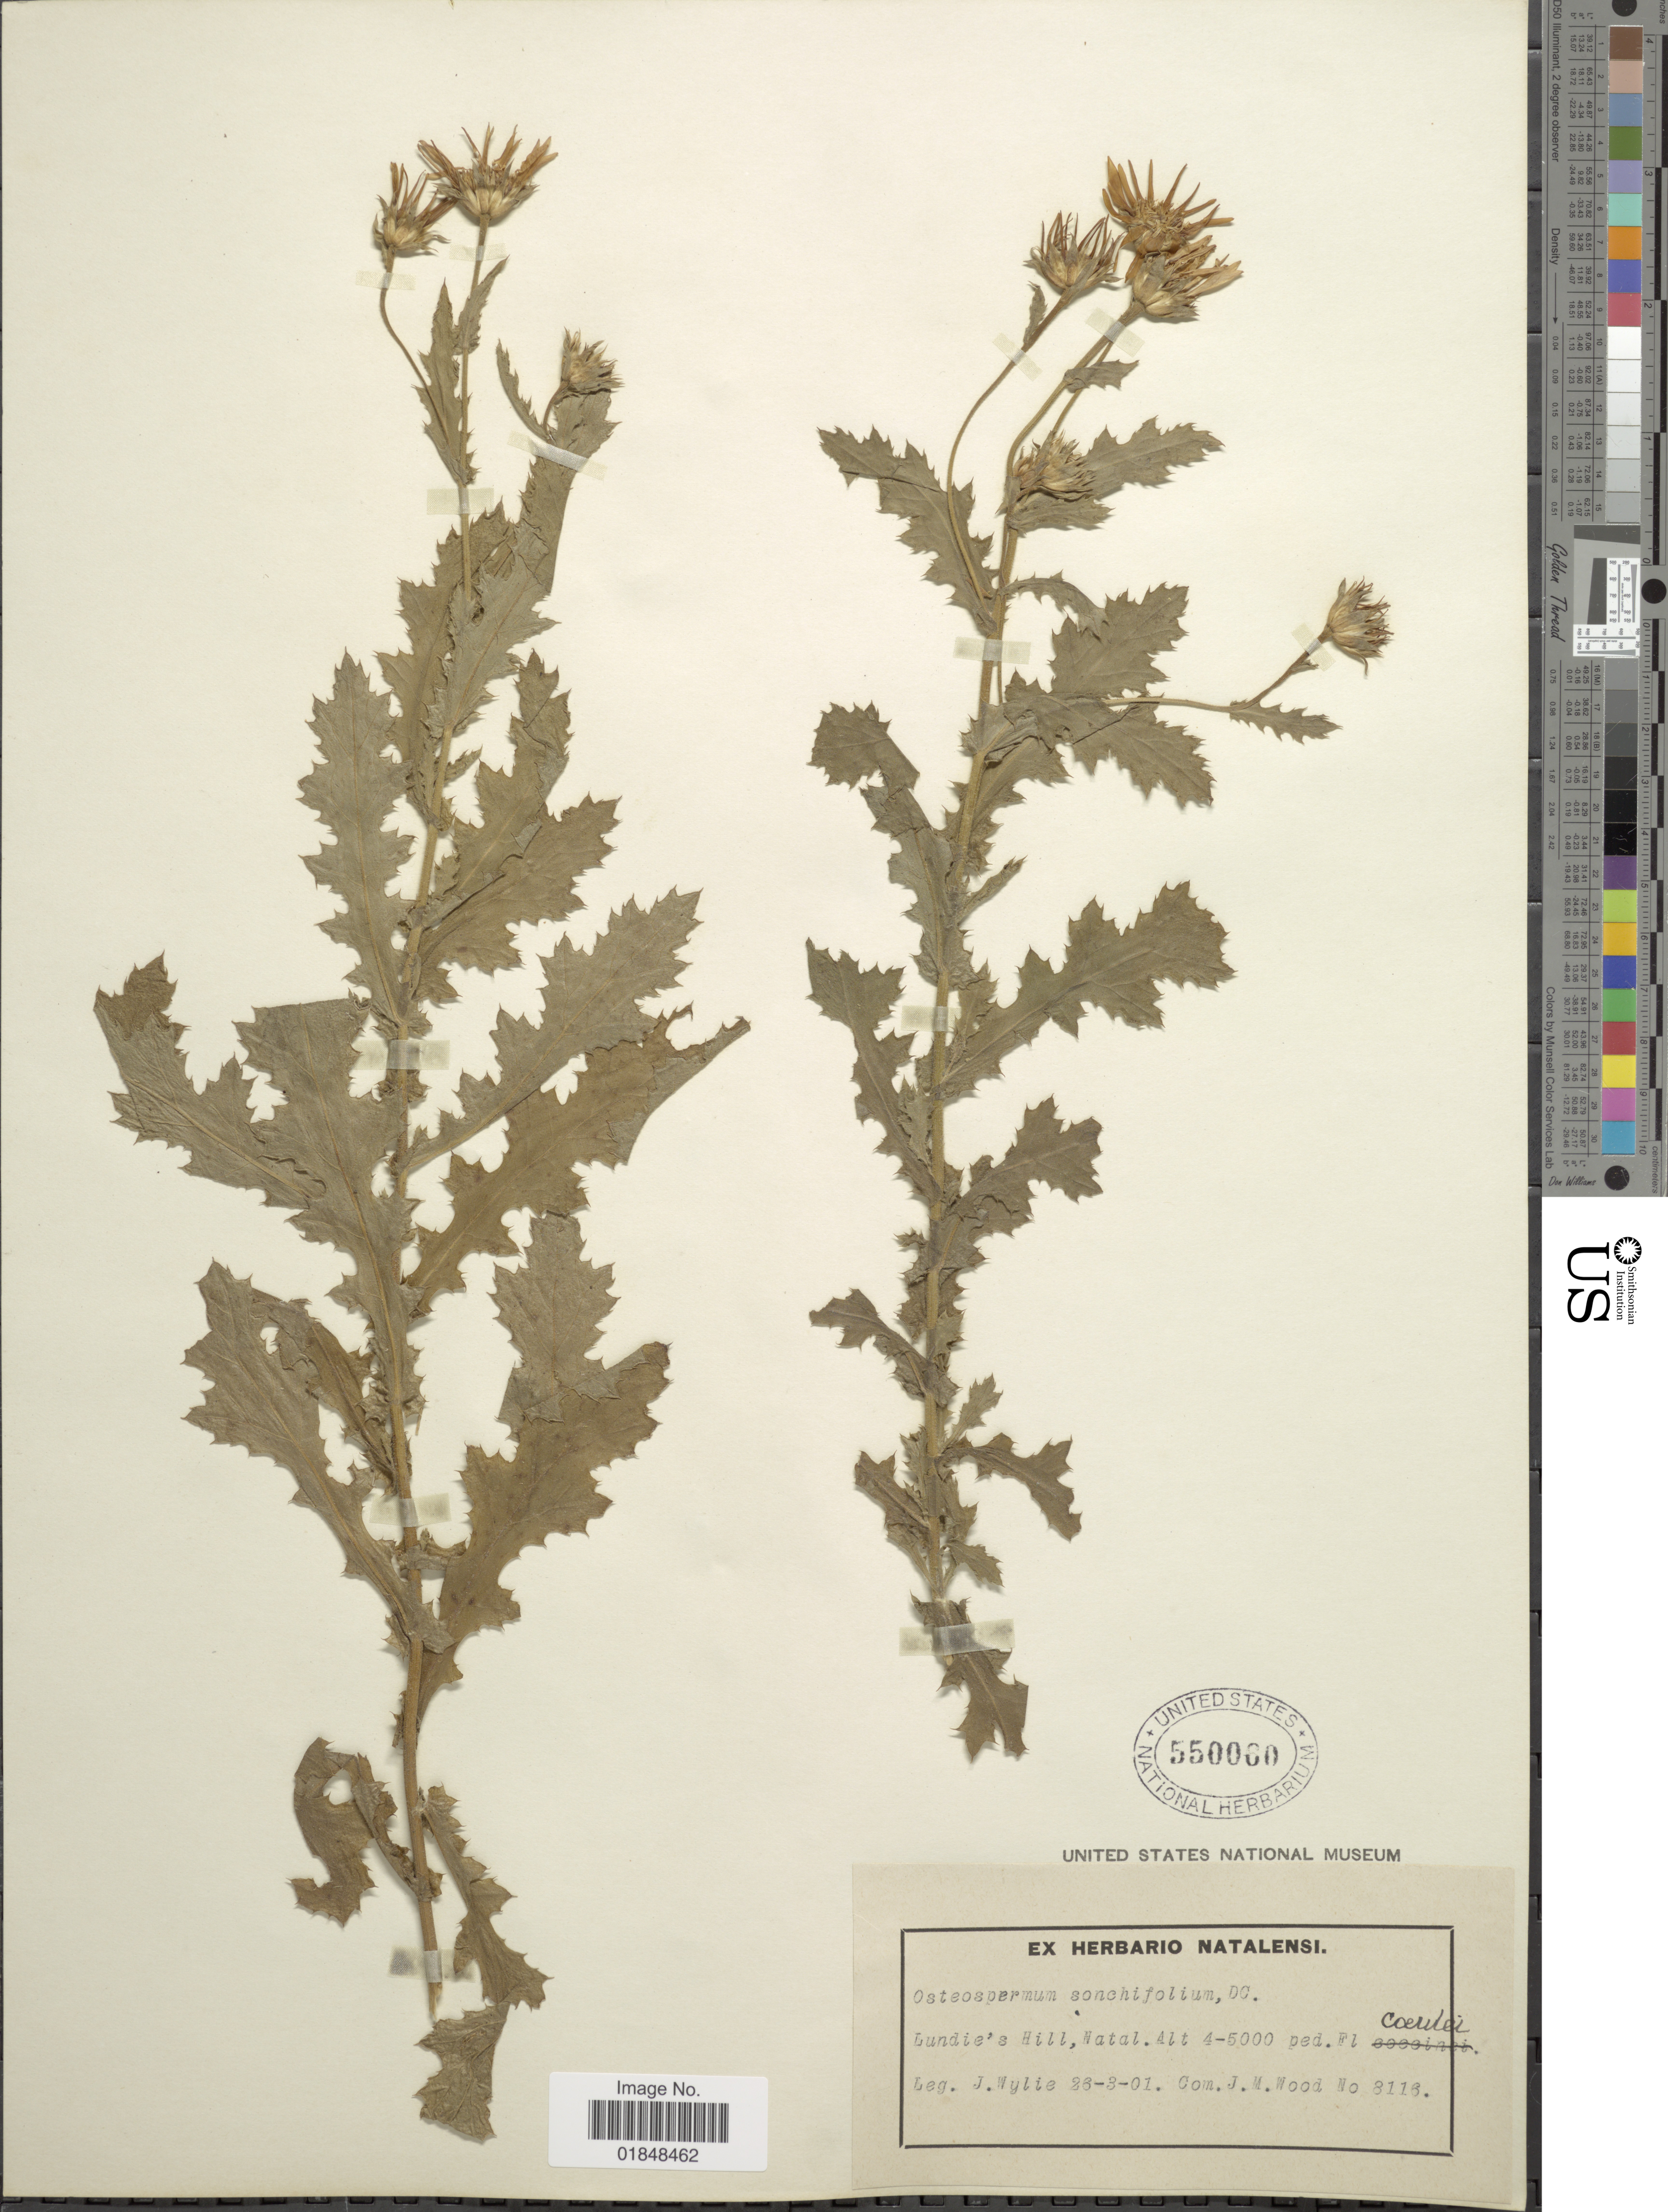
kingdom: Plantae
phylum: Tracheophyta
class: Magnoliopsida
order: Asterales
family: Asteraceae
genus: Garuleum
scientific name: Garuleum sonchifolium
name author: (DC.) Norl.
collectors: J. Wylie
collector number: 8116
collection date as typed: Transcribed d/m/y: 26/3/1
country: South Africa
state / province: KwaZulu-Natal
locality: Lundie's Hill, Natal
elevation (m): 1219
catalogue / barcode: US 550080